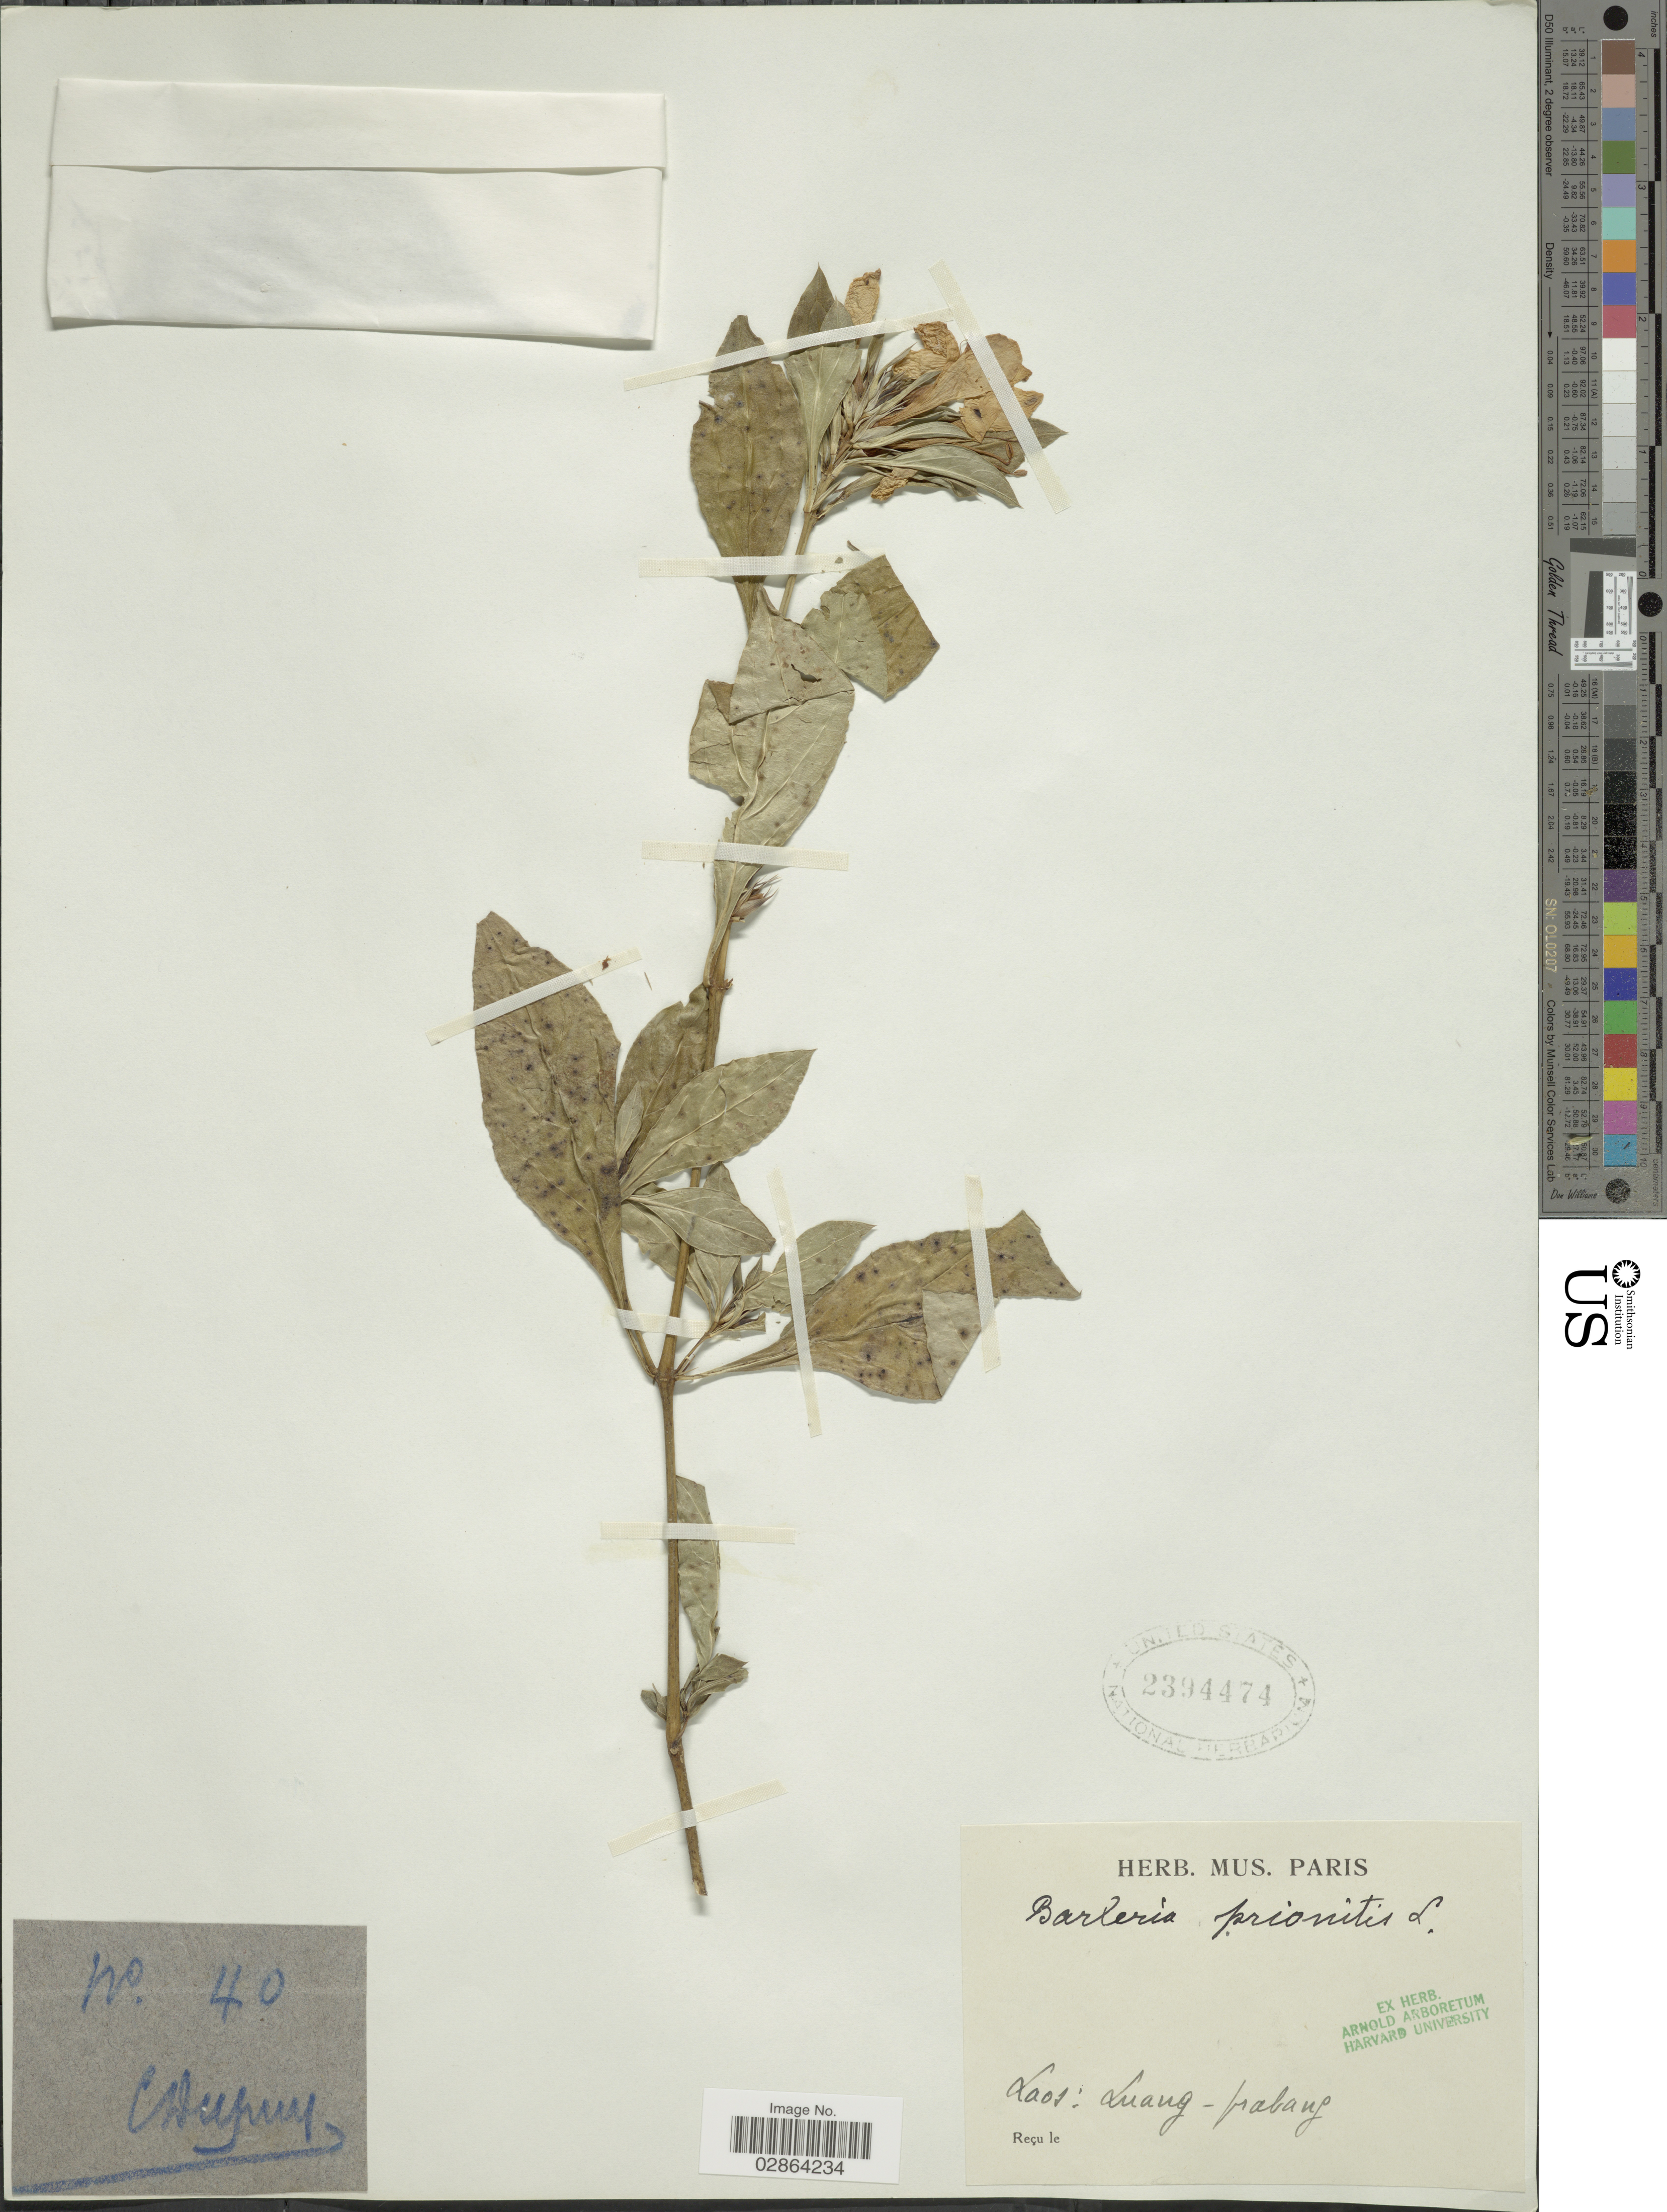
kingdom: Plantae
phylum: Tracheophyta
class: Magnoliopsida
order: Lamiales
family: Acanthaceae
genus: Barleria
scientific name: Barleria prionitis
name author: L.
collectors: C. Dupuy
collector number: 40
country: Laos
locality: Luang - Prabang.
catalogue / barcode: US 2394474